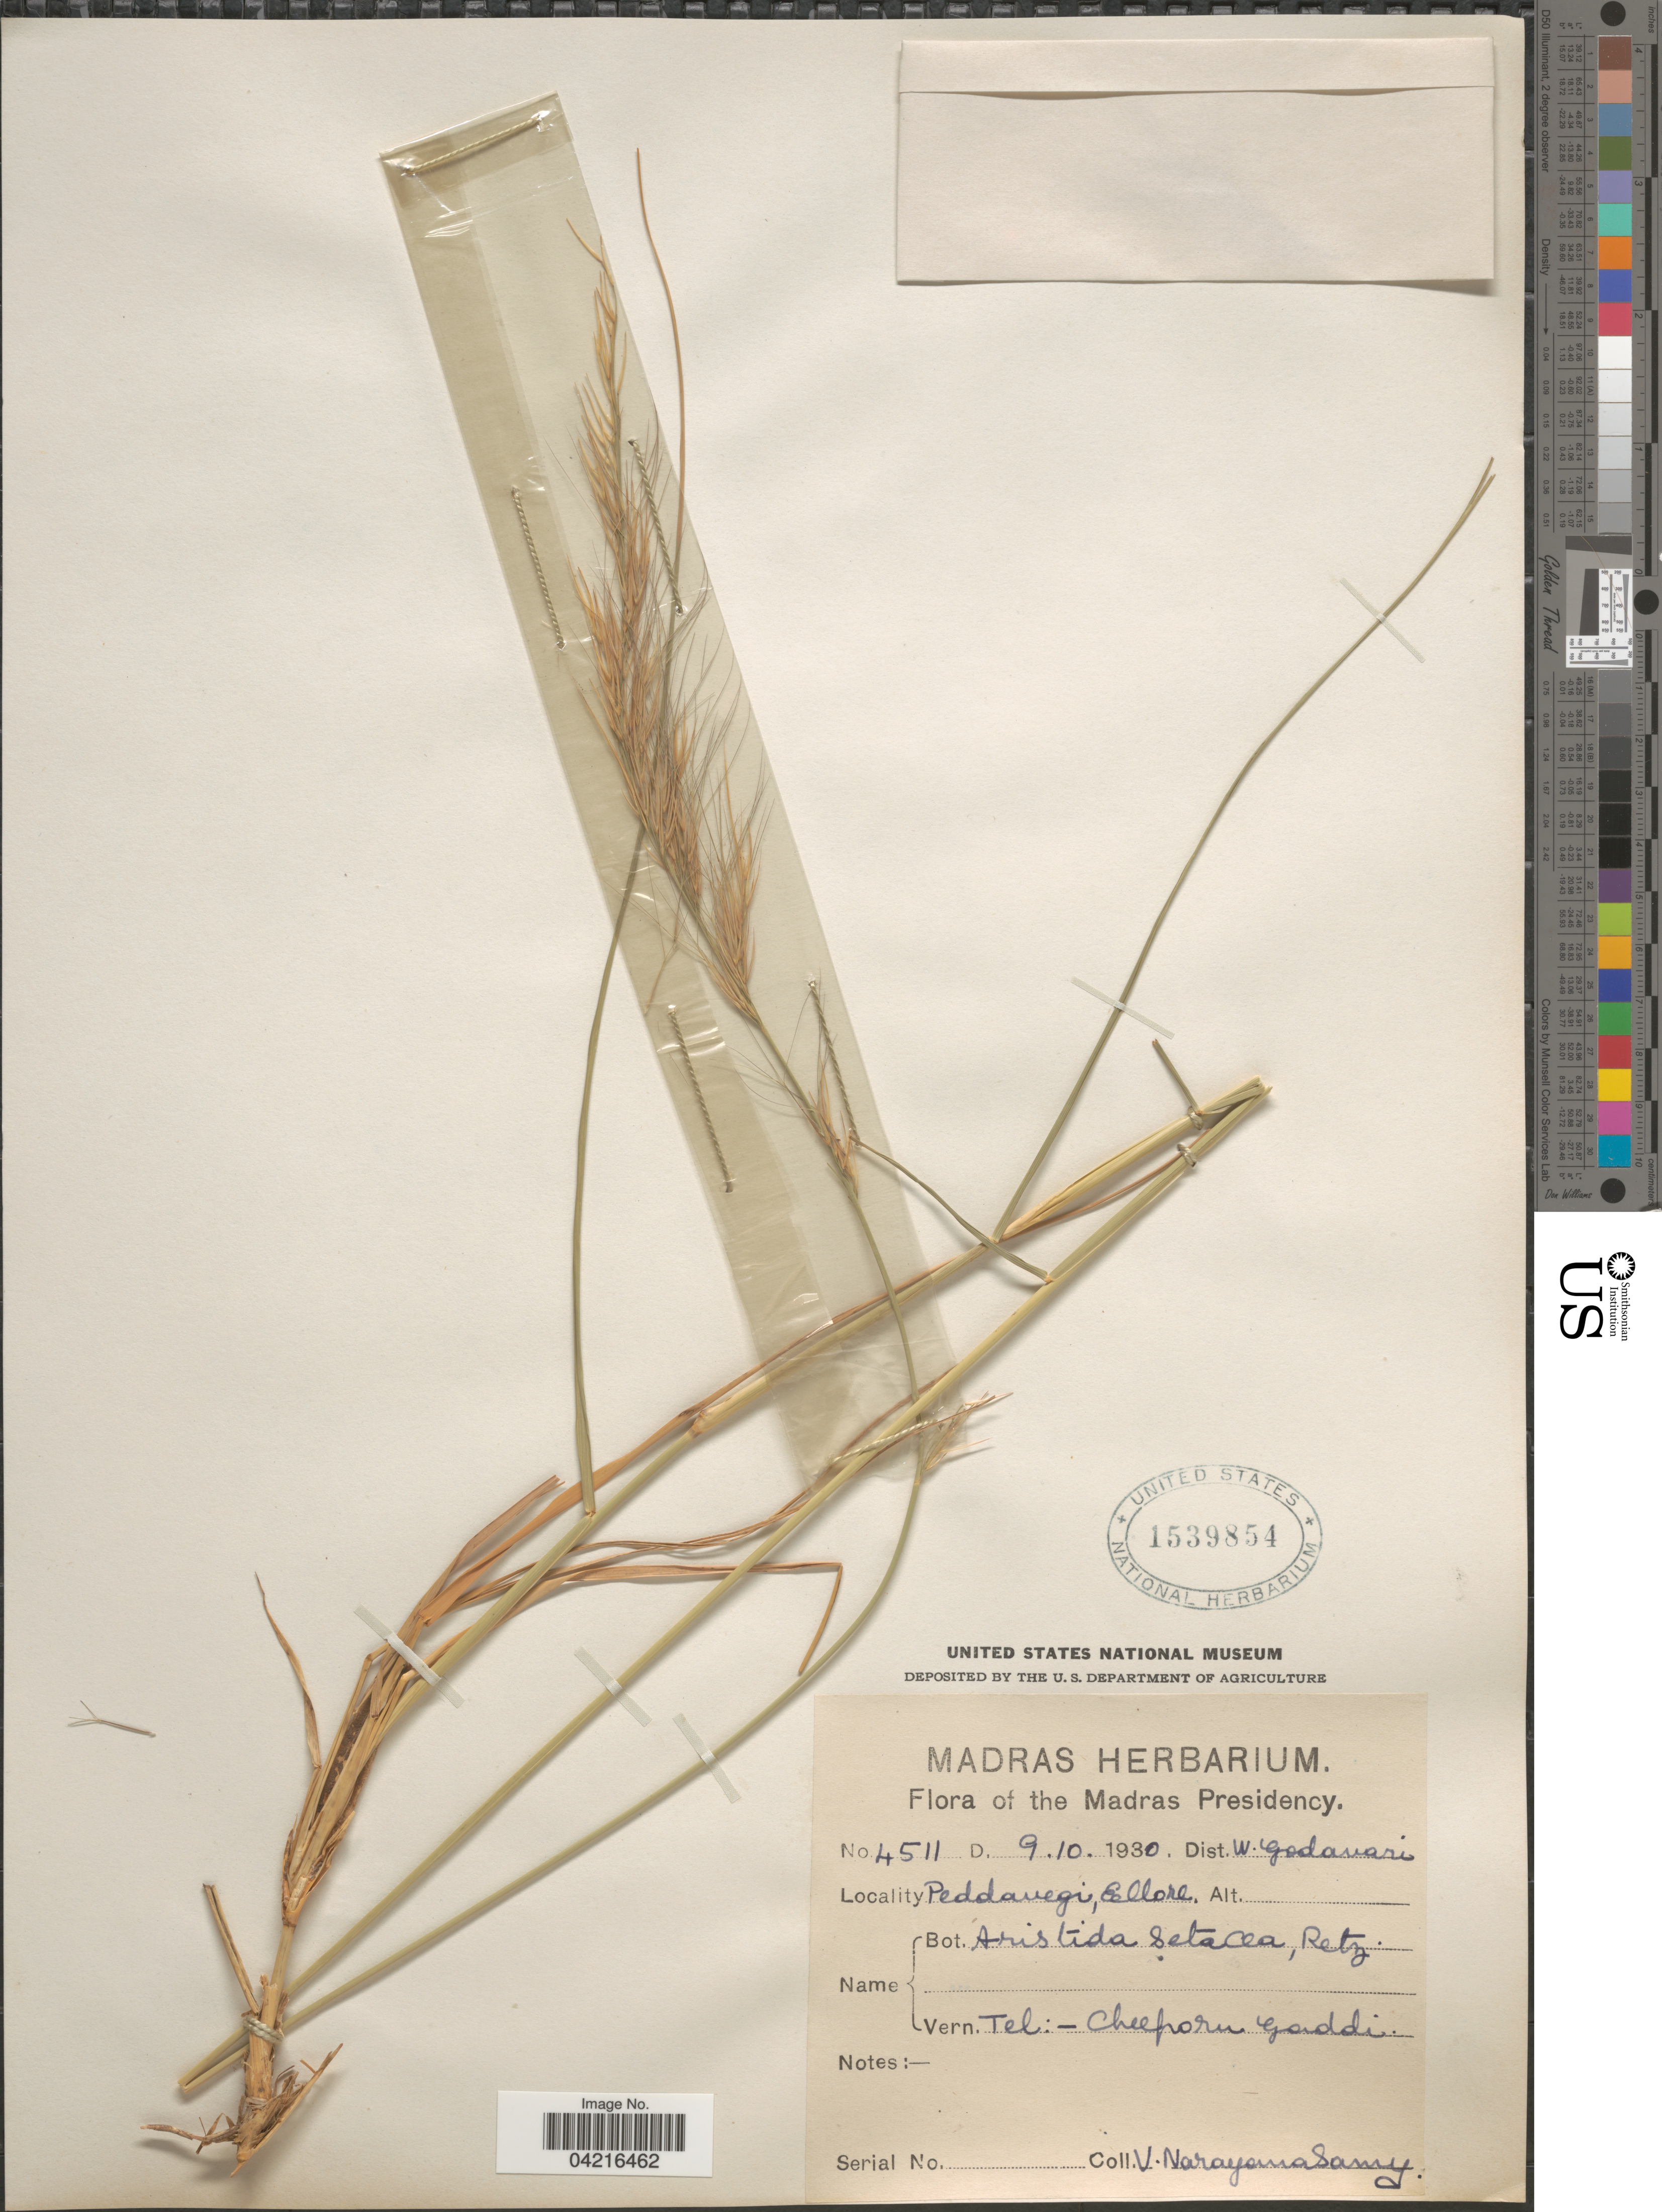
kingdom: Plantae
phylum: Tracheophyta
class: Liliopsida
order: Poales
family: Poaceae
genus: Aristida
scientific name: Aristida setacea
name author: Retz.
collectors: V. Narayanaswami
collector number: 4511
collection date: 1930-10-09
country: India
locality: The Madras Presidency. Dist. W. Godavari. Peddavegi, Eellore.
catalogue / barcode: US 1539854